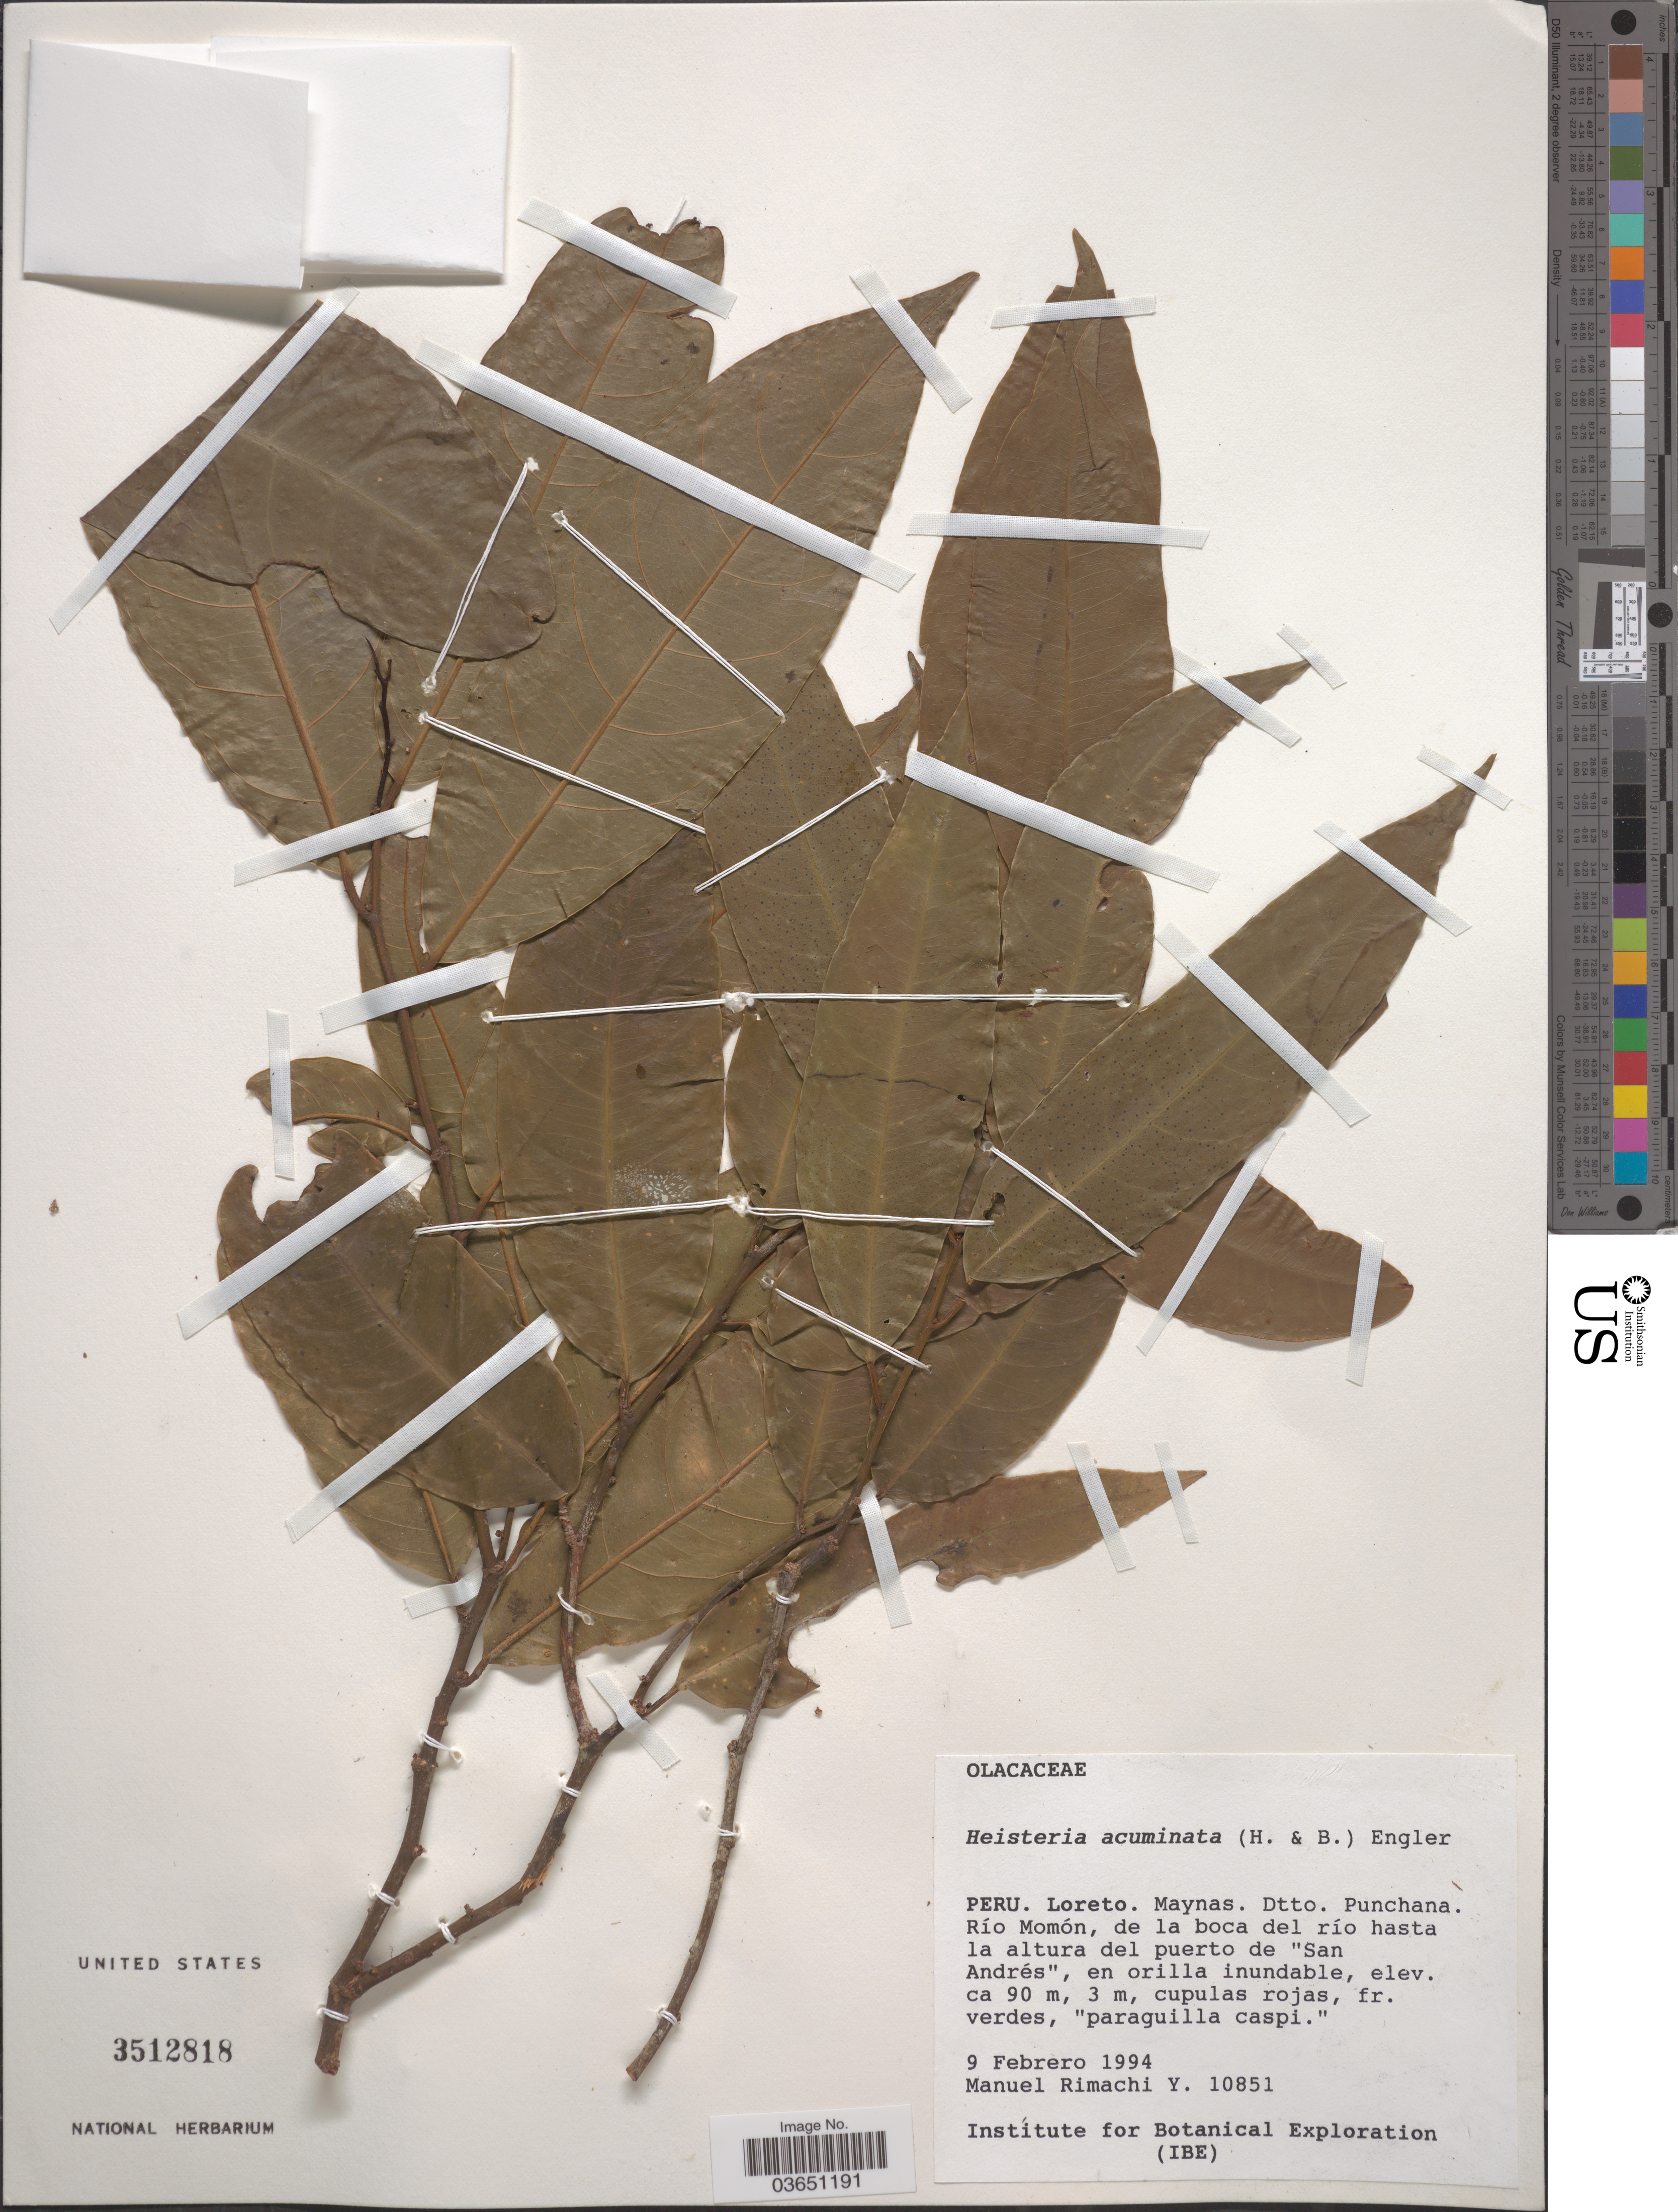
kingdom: Plantae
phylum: Tracheophyta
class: Magnoliopsida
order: Santalales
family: Erythropalaceae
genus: Heisteria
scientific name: Heisteria acuminata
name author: (Humb. & Bonpl.) Engl.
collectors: M. Rimachi Y.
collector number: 10851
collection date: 1994-02-09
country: Peru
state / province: Loreto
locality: Maynas. Dtto. Punchana. Río Momón, de la boca del río hasta la altura del puerto de ' San Andrés', en orilla inundable.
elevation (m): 90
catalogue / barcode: US 3512818